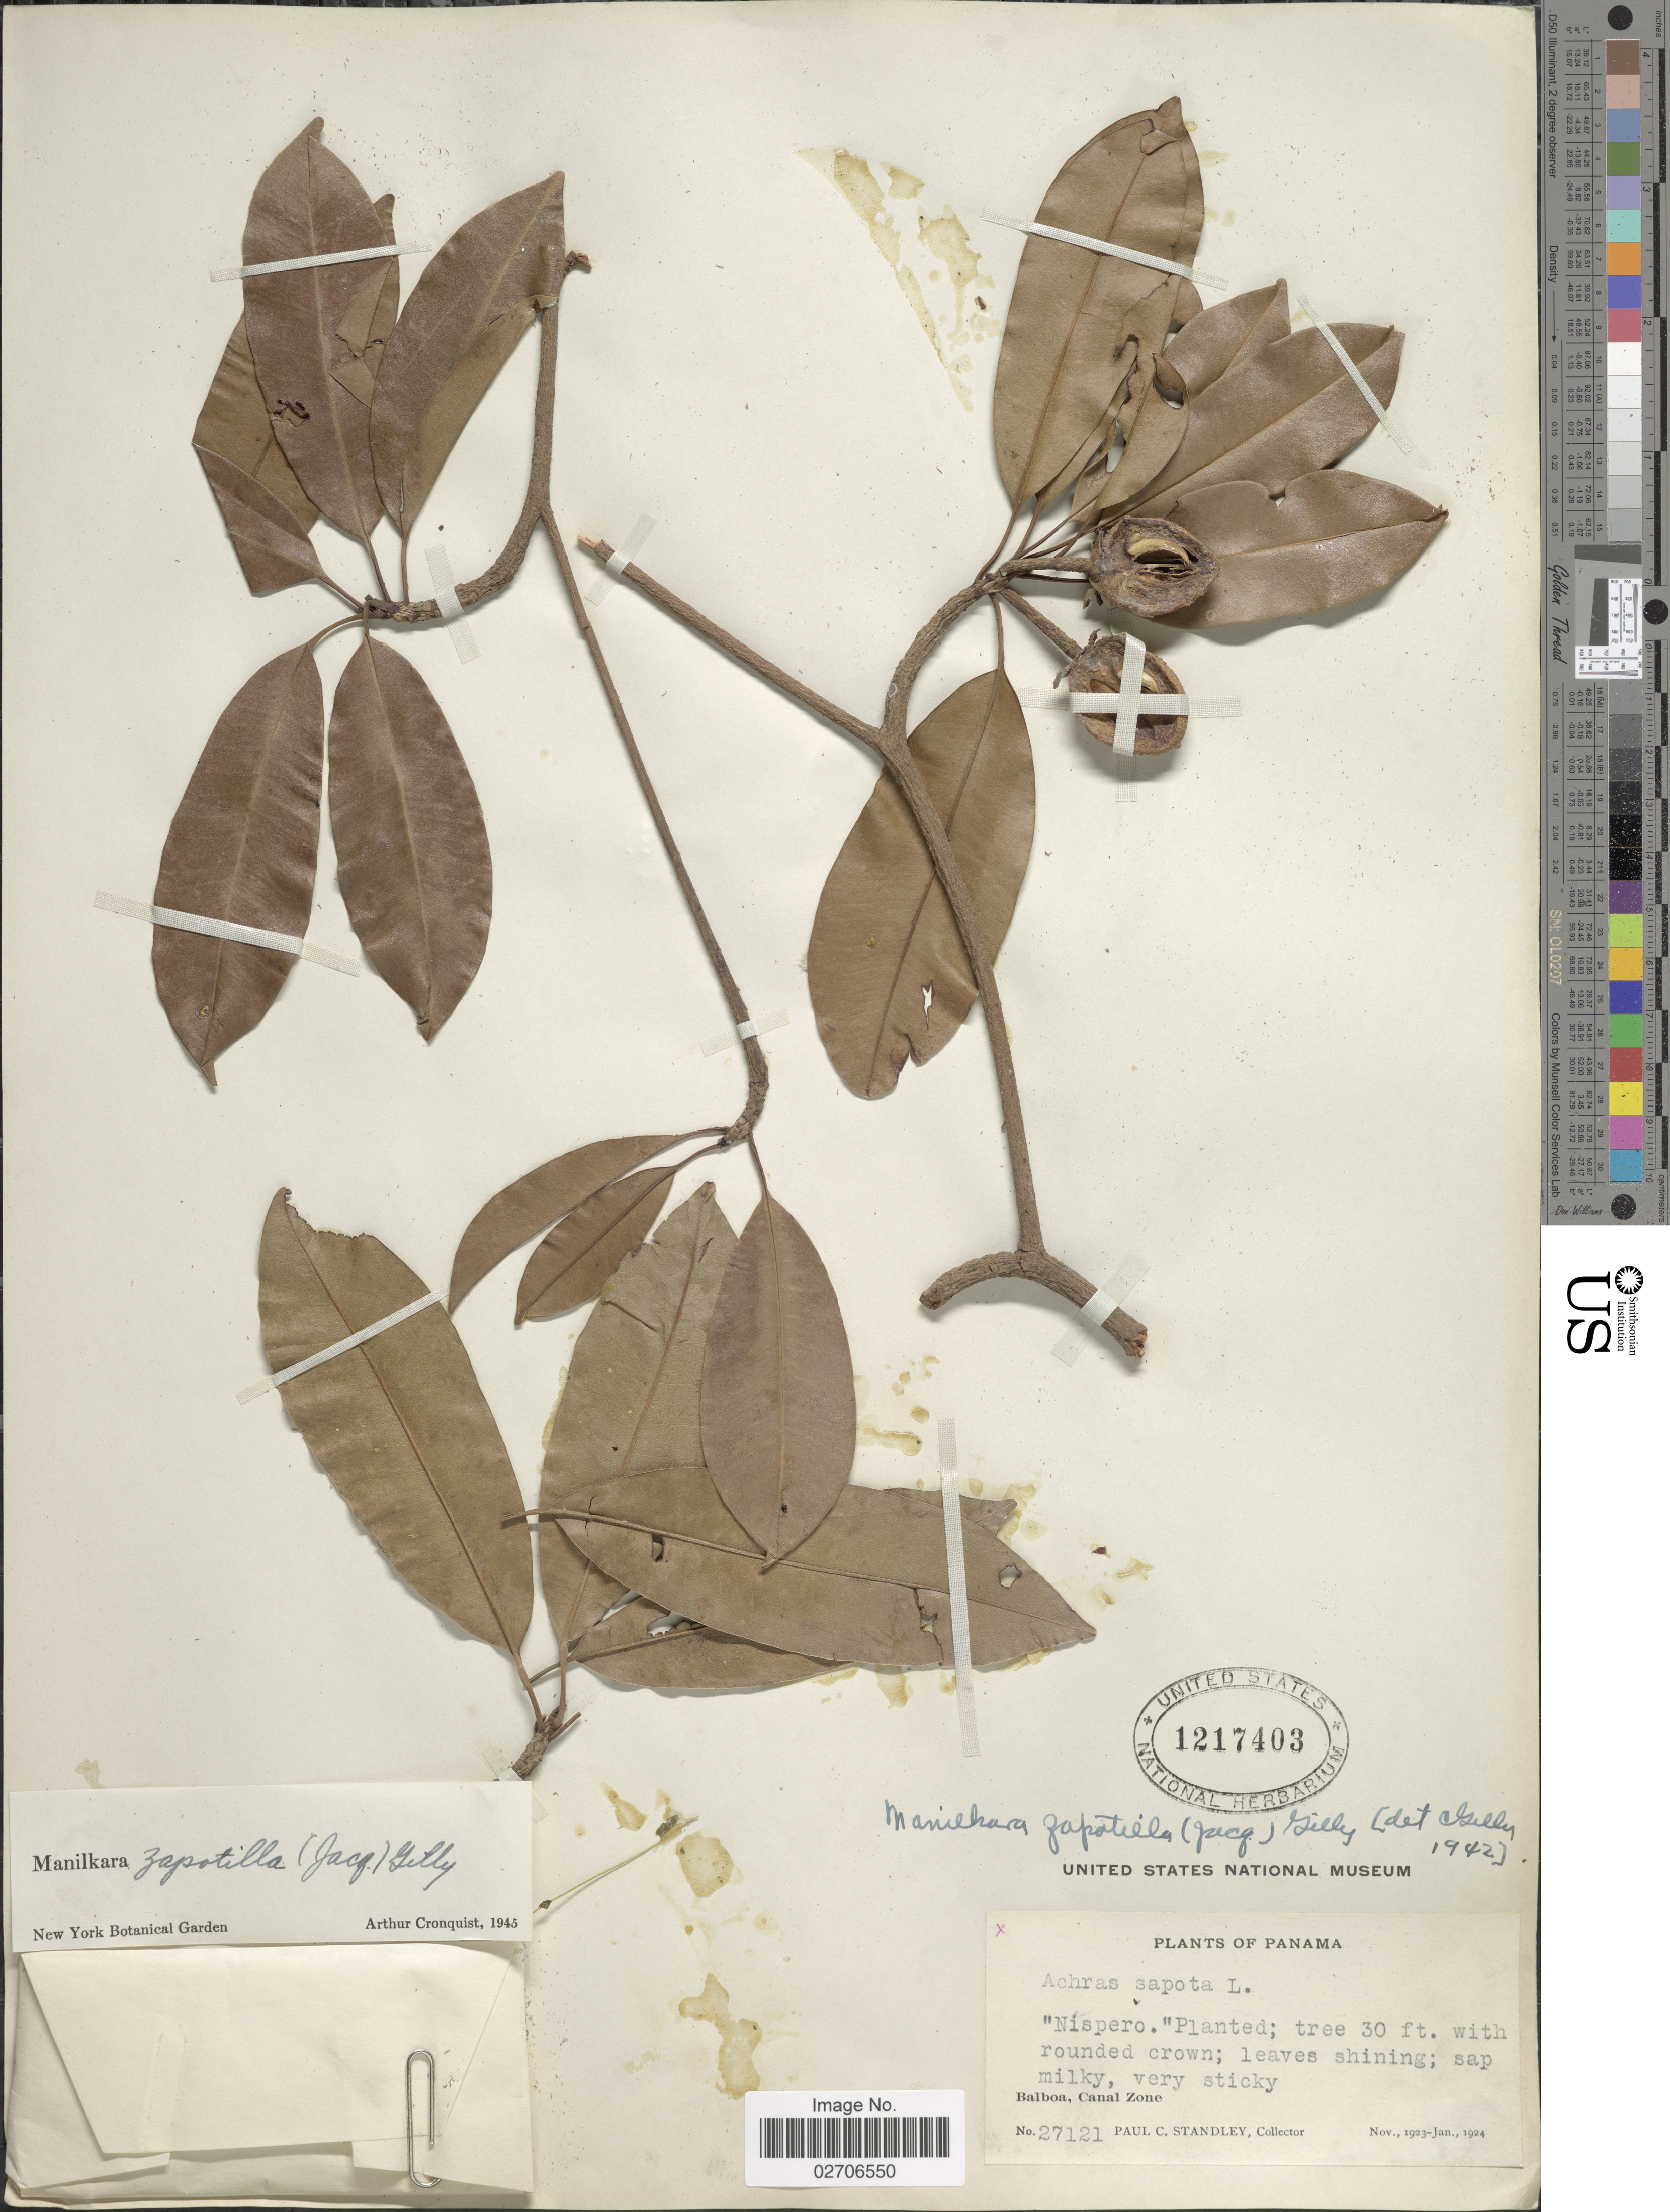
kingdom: Plantae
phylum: Tracheophyta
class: Magnoliopsida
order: Ericales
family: Sapotaceae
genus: Manilkara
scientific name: Manilkara zapota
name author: (L.) P. Royen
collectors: P. C. Standley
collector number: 27121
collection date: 1923-11/1924-01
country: Panama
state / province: Colón / Panamá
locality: Balboa, Canal Zone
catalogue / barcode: US 1217403